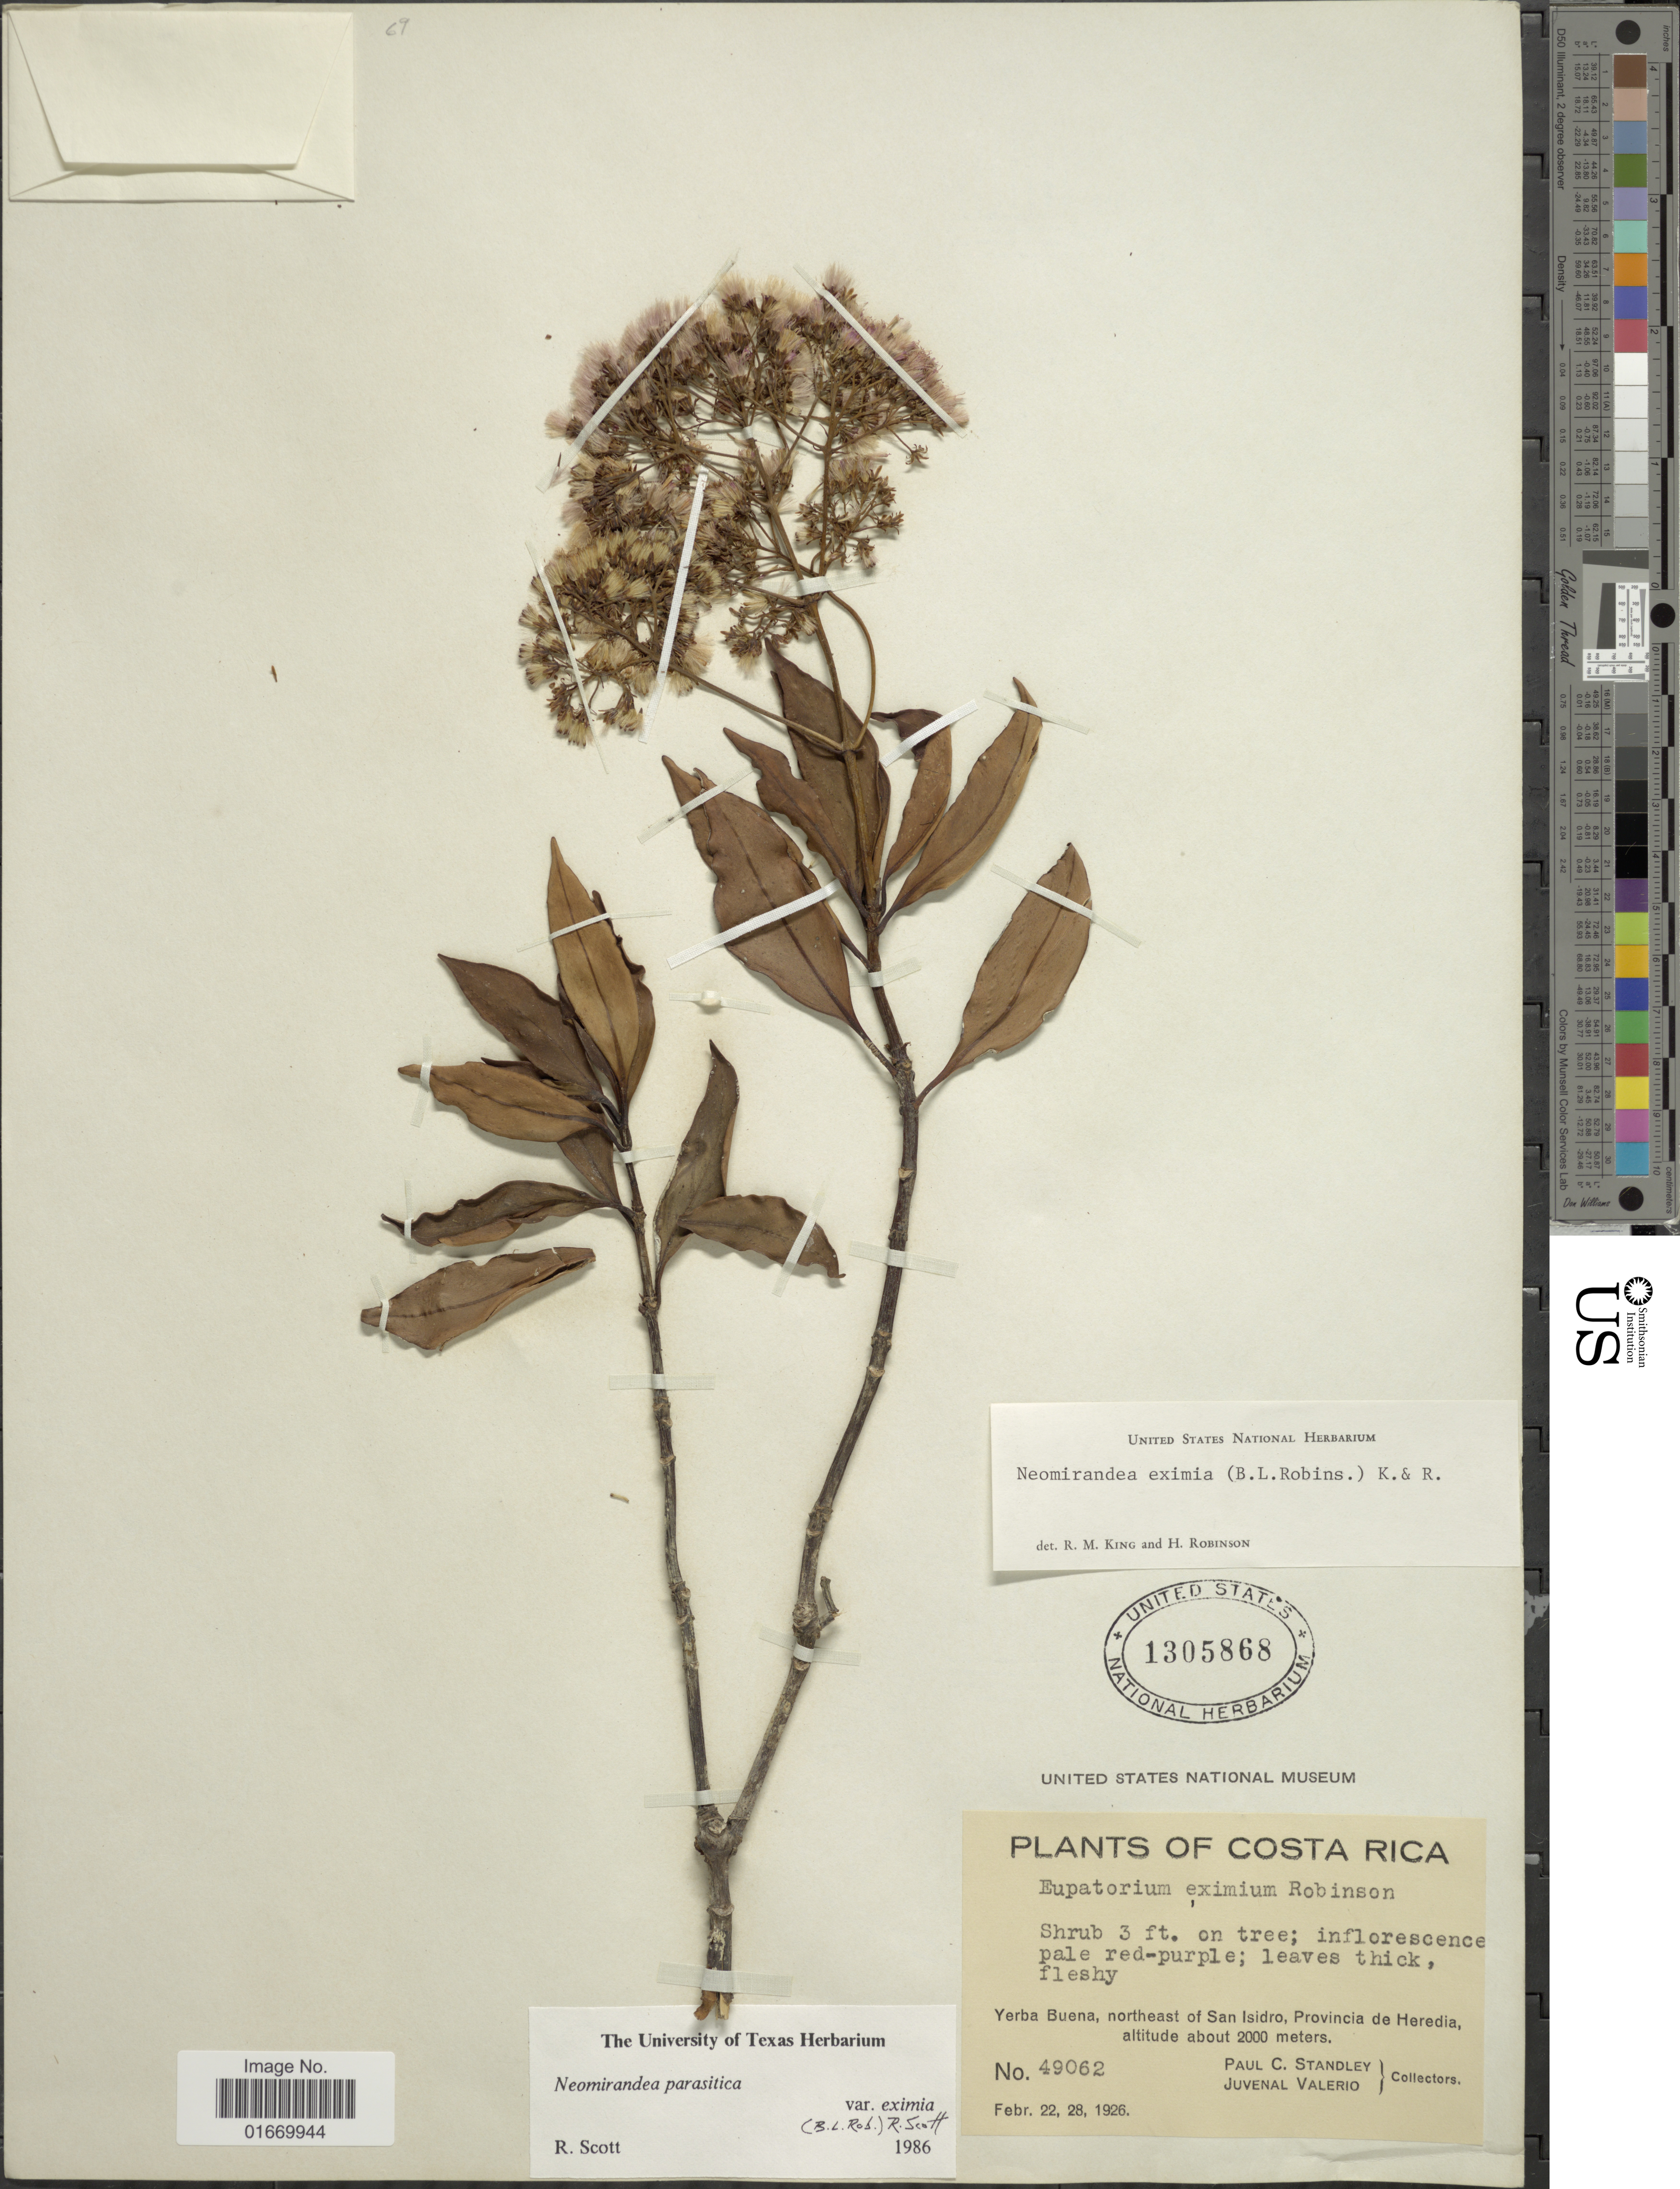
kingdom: Plantae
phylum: Tracheophyta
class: Magnoliopsida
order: Asterales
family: Asteraceae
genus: Neomirandea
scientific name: Neomirandea eximia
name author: (B.L. Rob.) R.M. King & H. Rob.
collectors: P. C. Standley & J. Valerio R.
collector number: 49062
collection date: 1926-02-22/1926-02-28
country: Costa Rica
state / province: Heredia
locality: Yerba Buena, northeast of San Isidro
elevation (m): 2000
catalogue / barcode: US 1305868